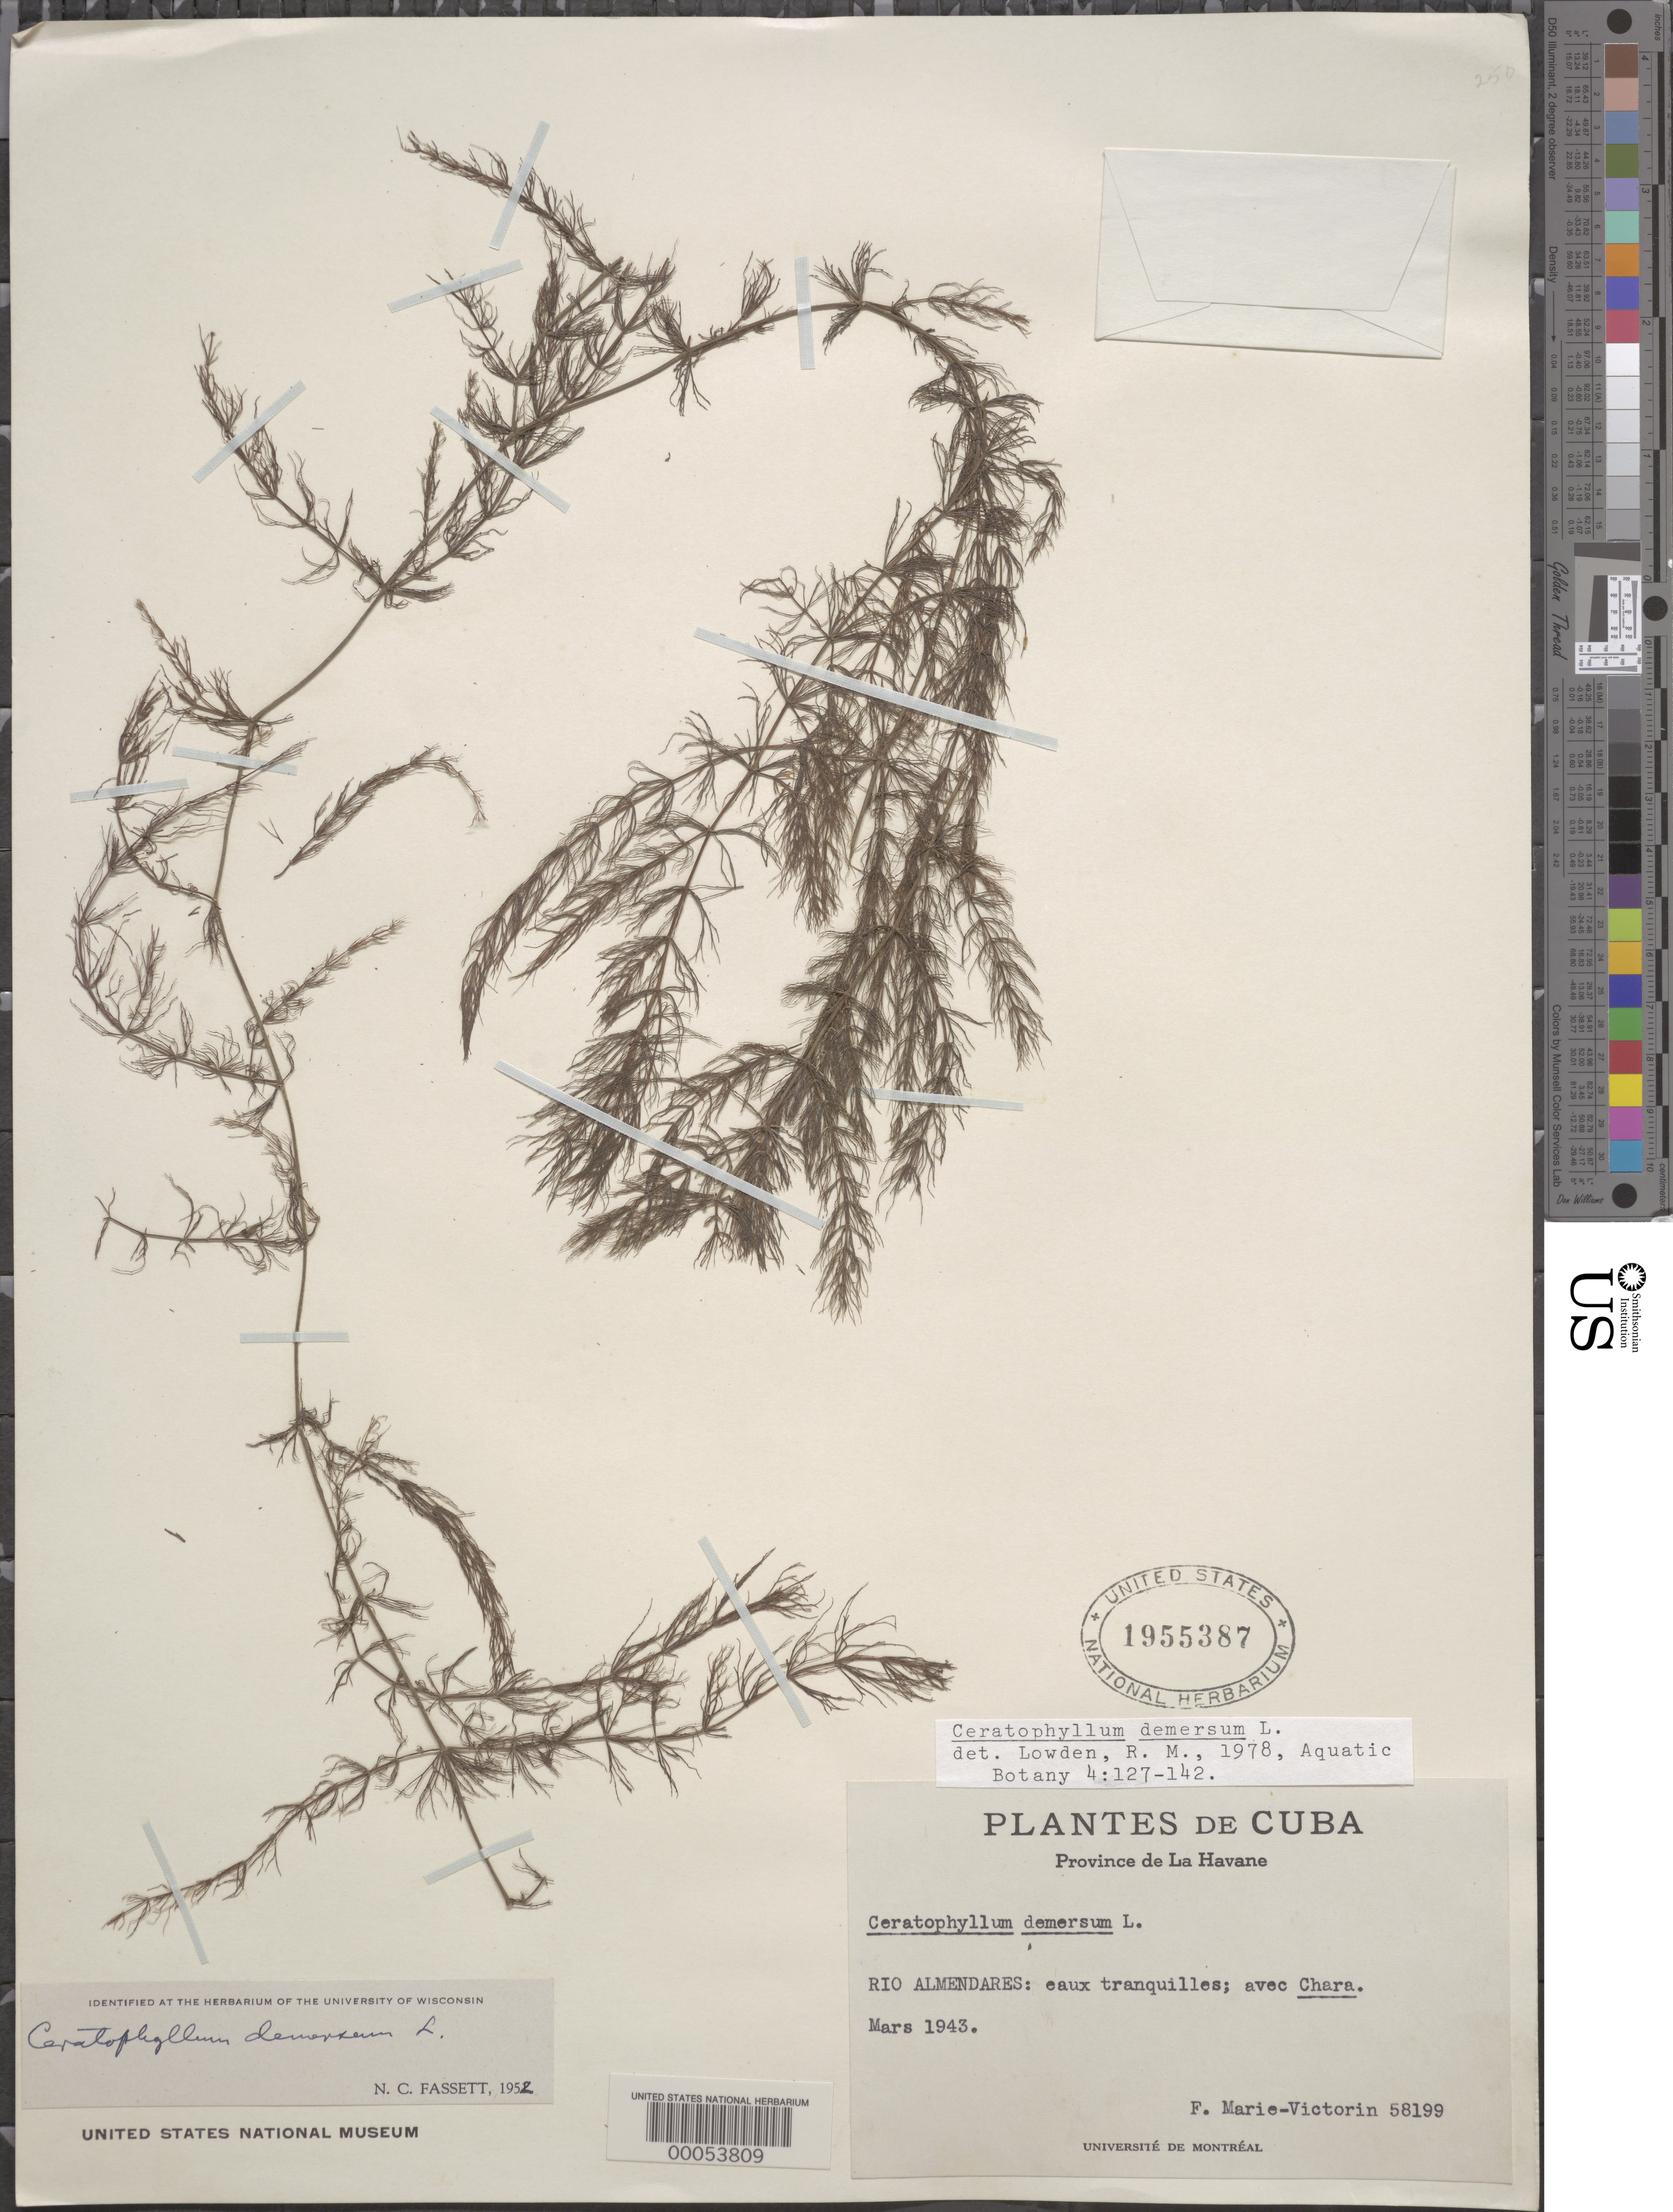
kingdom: Plantae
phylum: Tracheophyta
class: Magnoliopsida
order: Ceratophyllales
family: Ceratophyllaceae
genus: Ceratophyllum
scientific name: Ceratophyllum demersum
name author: L.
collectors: Fr. Marie-Victorin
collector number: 51899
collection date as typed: Mar 1943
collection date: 1943-03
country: Cuba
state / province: La Habana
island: Greater Antilles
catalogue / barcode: US 1955387